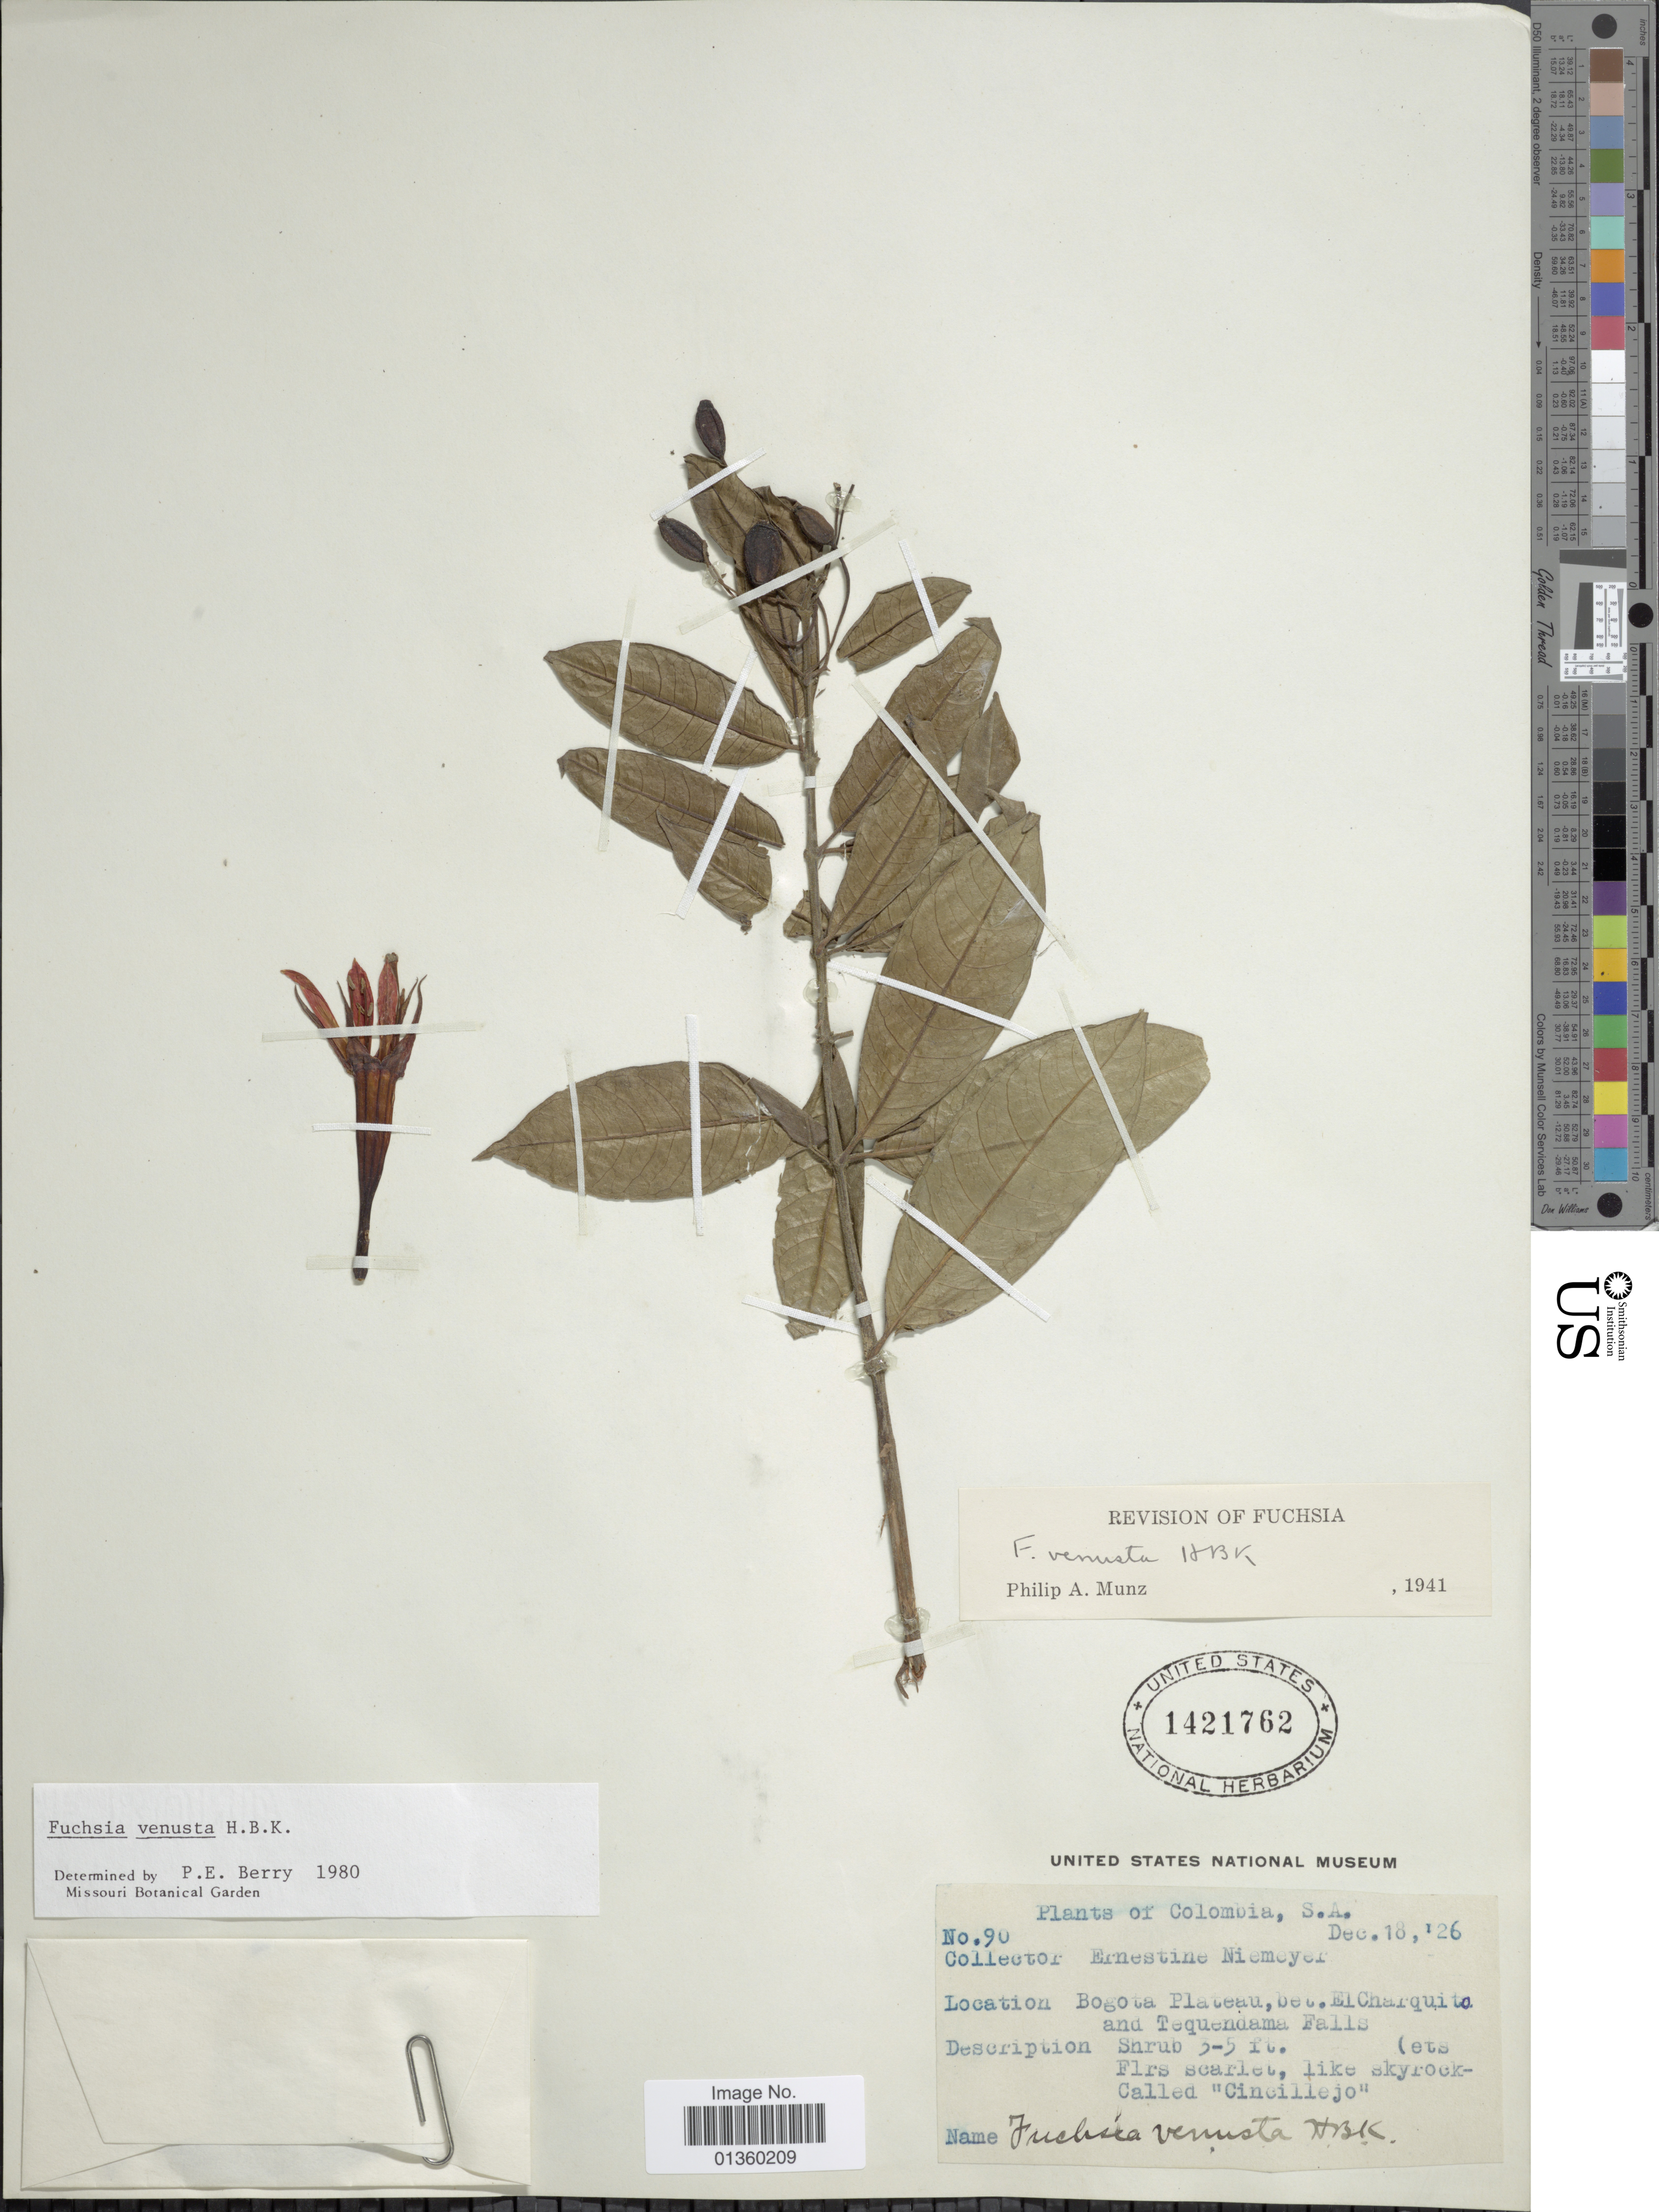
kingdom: Plantae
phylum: Tracheophyta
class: Magnoliopsida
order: Myrtales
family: Onagraceae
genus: Fuchsia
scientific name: Fuchsia venusta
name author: Kunth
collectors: E. H. Niemeyer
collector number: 90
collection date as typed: Transcribed d/m/y: 18/12/26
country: Colombia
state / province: Bogota D.C.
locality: Bogota Plateau, bet. El Charquito and Tequendama Falls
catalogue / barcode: US 1421762